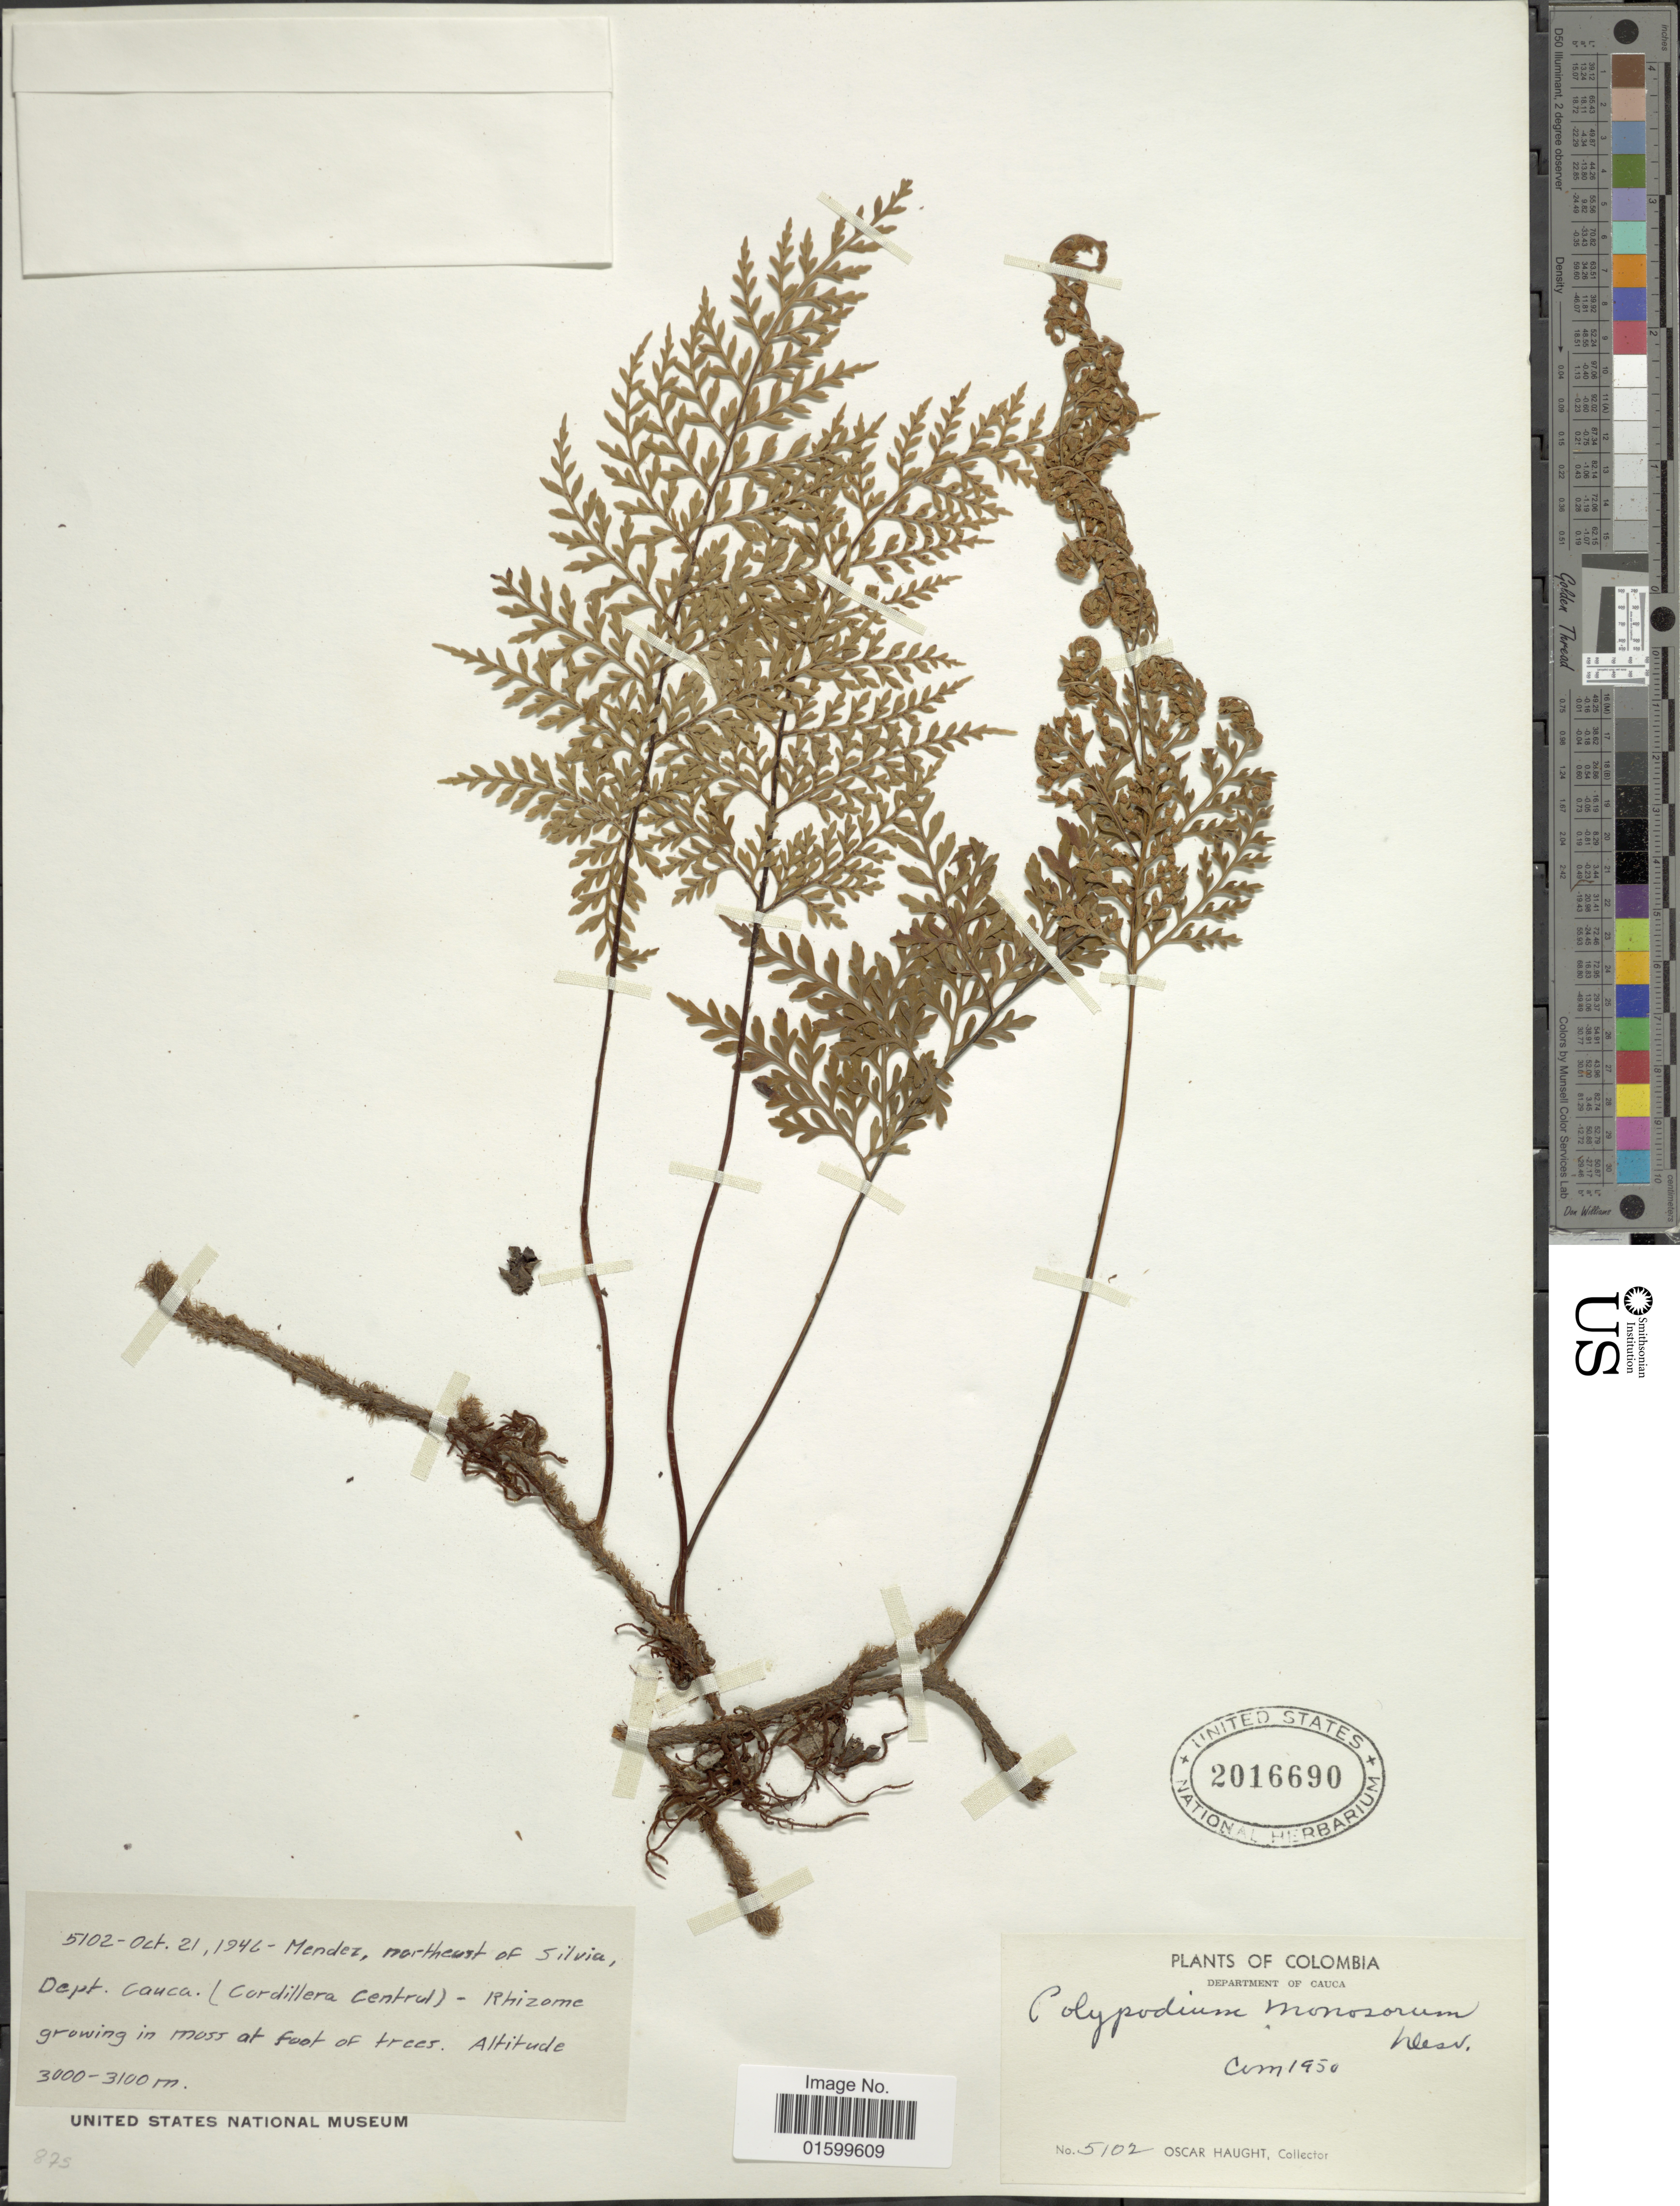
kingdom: Plantae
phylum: Tracheophyta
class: Polypodiopsida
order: Polypodiales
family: Polypodiaceae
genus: Pleopeltis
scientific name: Pleopeltis monosora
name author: (Desv.) A.R. Sm.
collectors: O. Haught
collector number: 5102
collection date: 1946-10-21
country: Colombia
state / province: Cauca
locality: Department of Cauca, Mendez, northeast of Silvia, Cordillera Central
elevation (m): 3000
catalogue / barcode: US 2016690